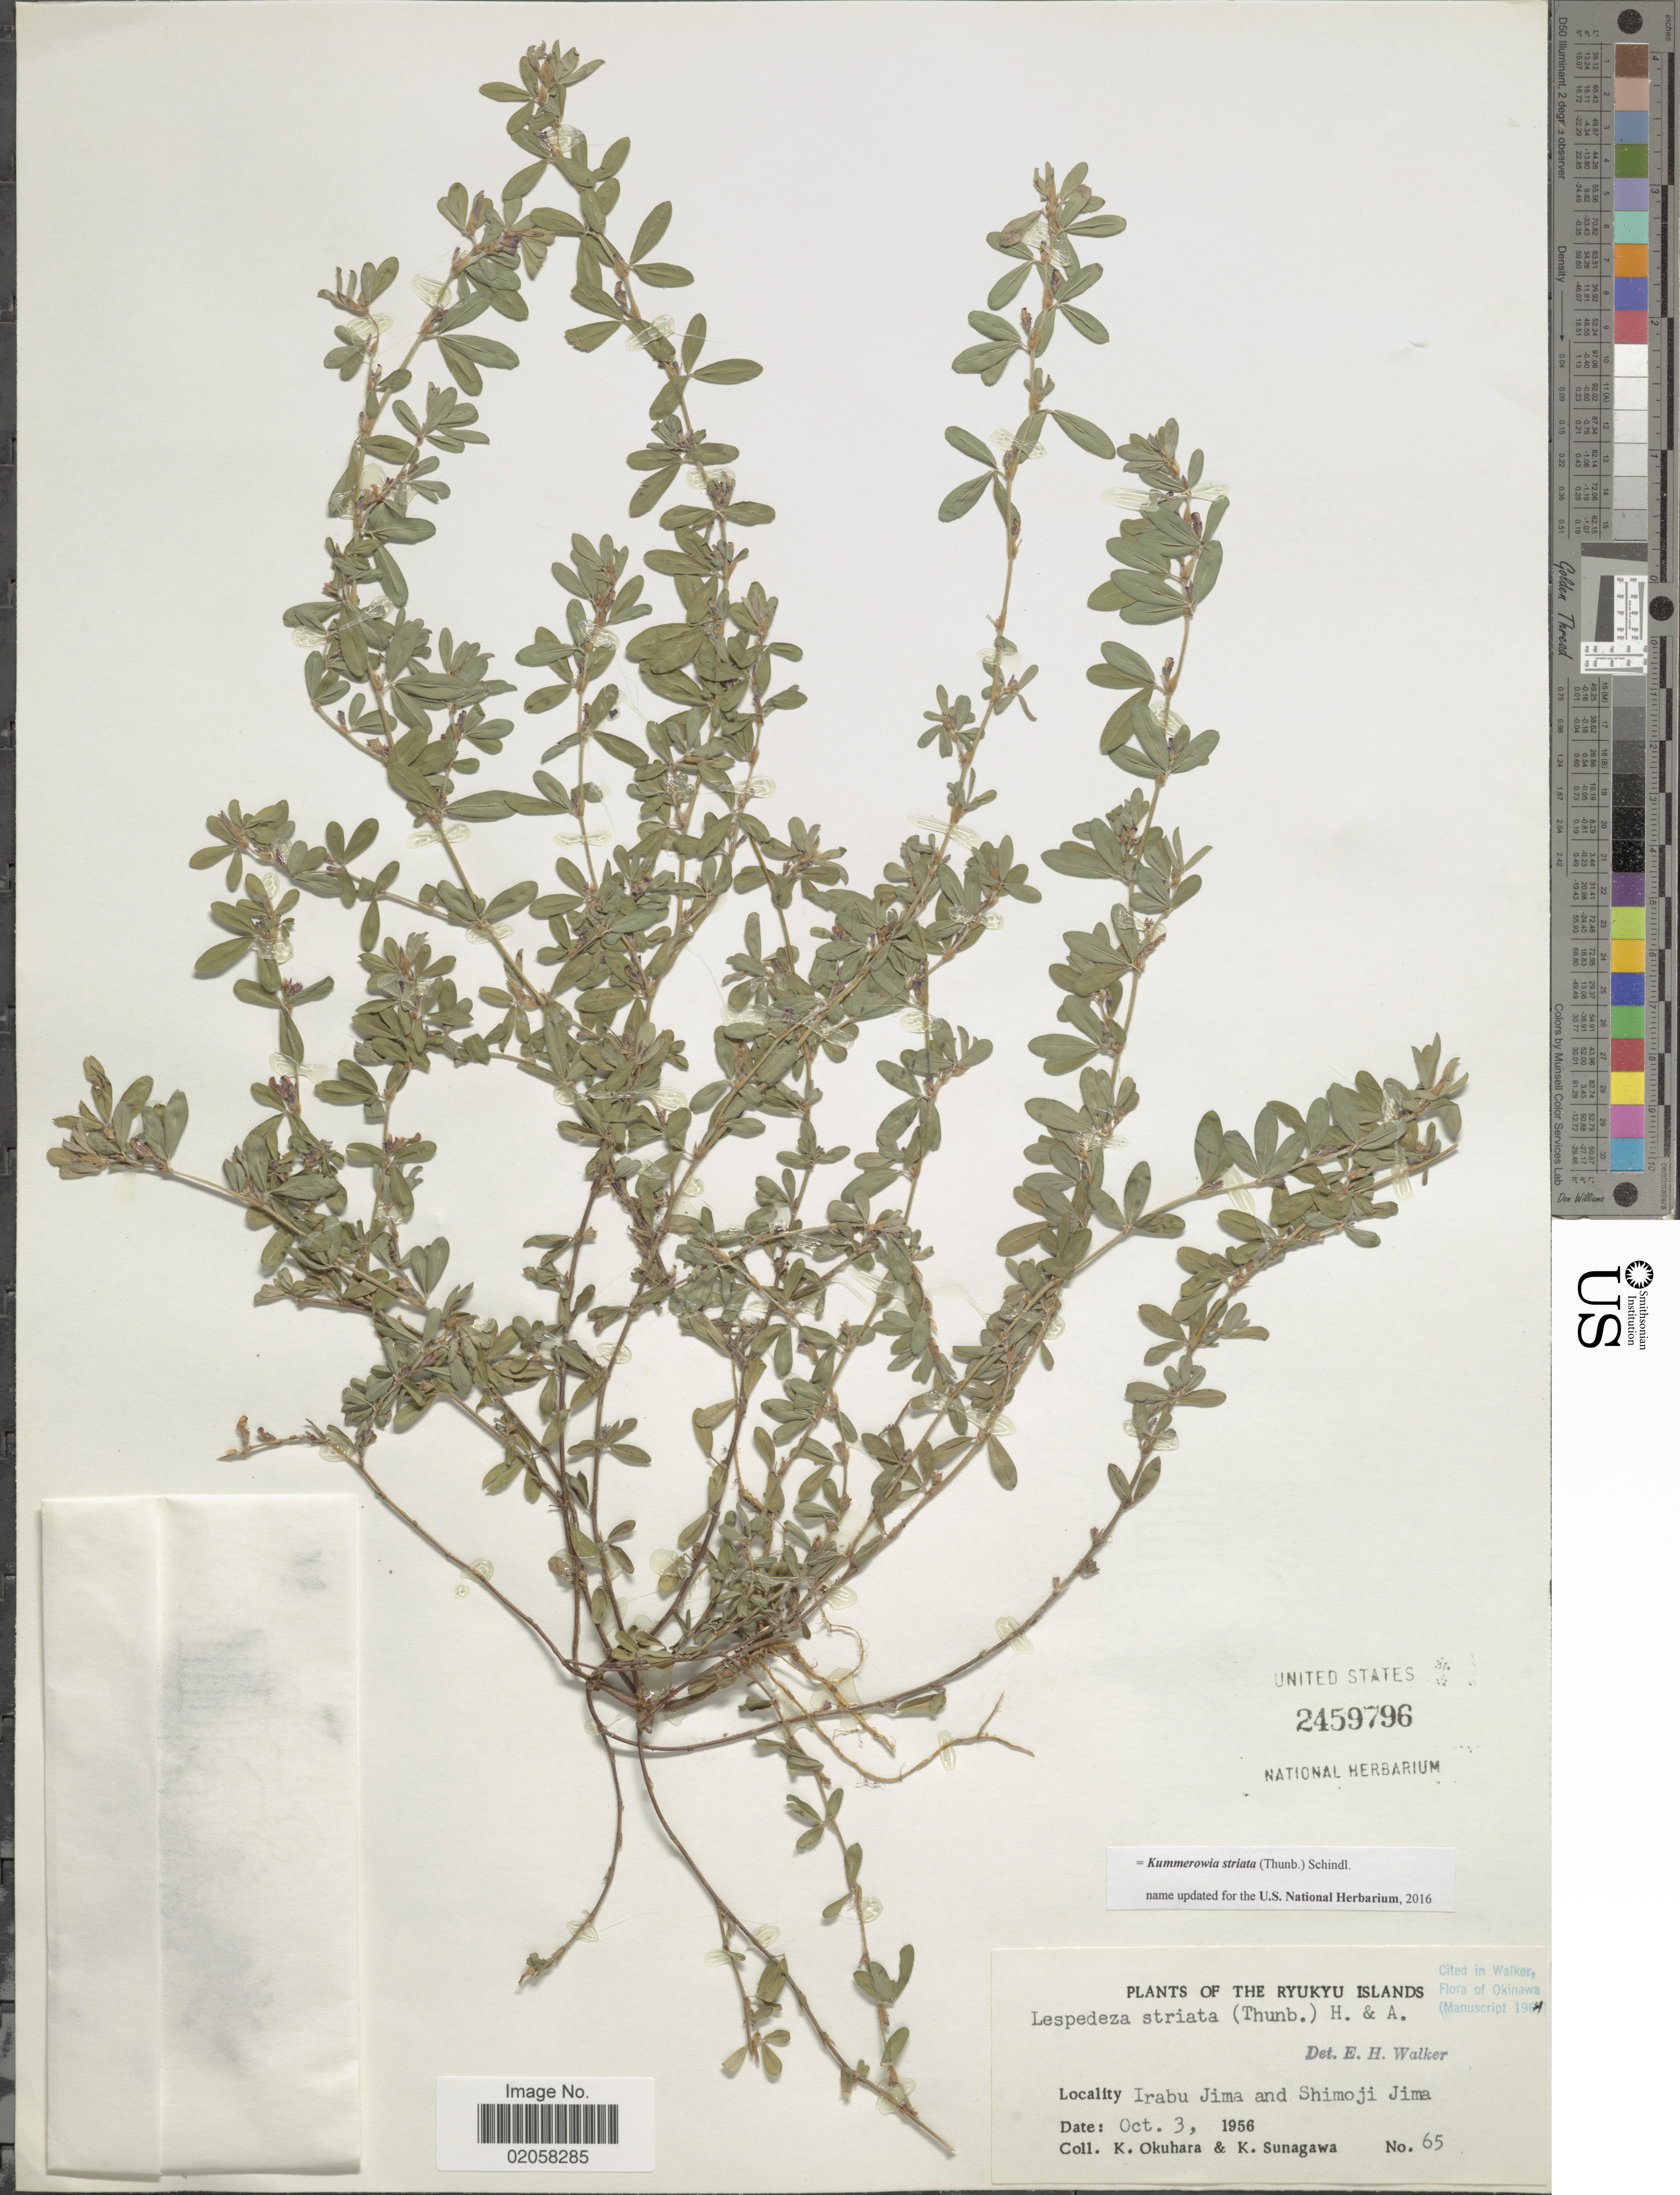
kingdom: Plantae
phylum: Tracheophyta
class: Magnoliopsida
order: Fabales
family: Fabaceae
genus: Kummerowia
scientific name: Kummerowia striata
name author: (Thunb.) Schindl.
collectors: K. Okuhara & K. Sunagawa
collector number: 65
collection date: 1956-10-03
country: Japan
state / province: Okinawa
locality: The Ryukyu Islands, Irabu Jima and Shimoji Jima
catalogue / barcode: US 2459796